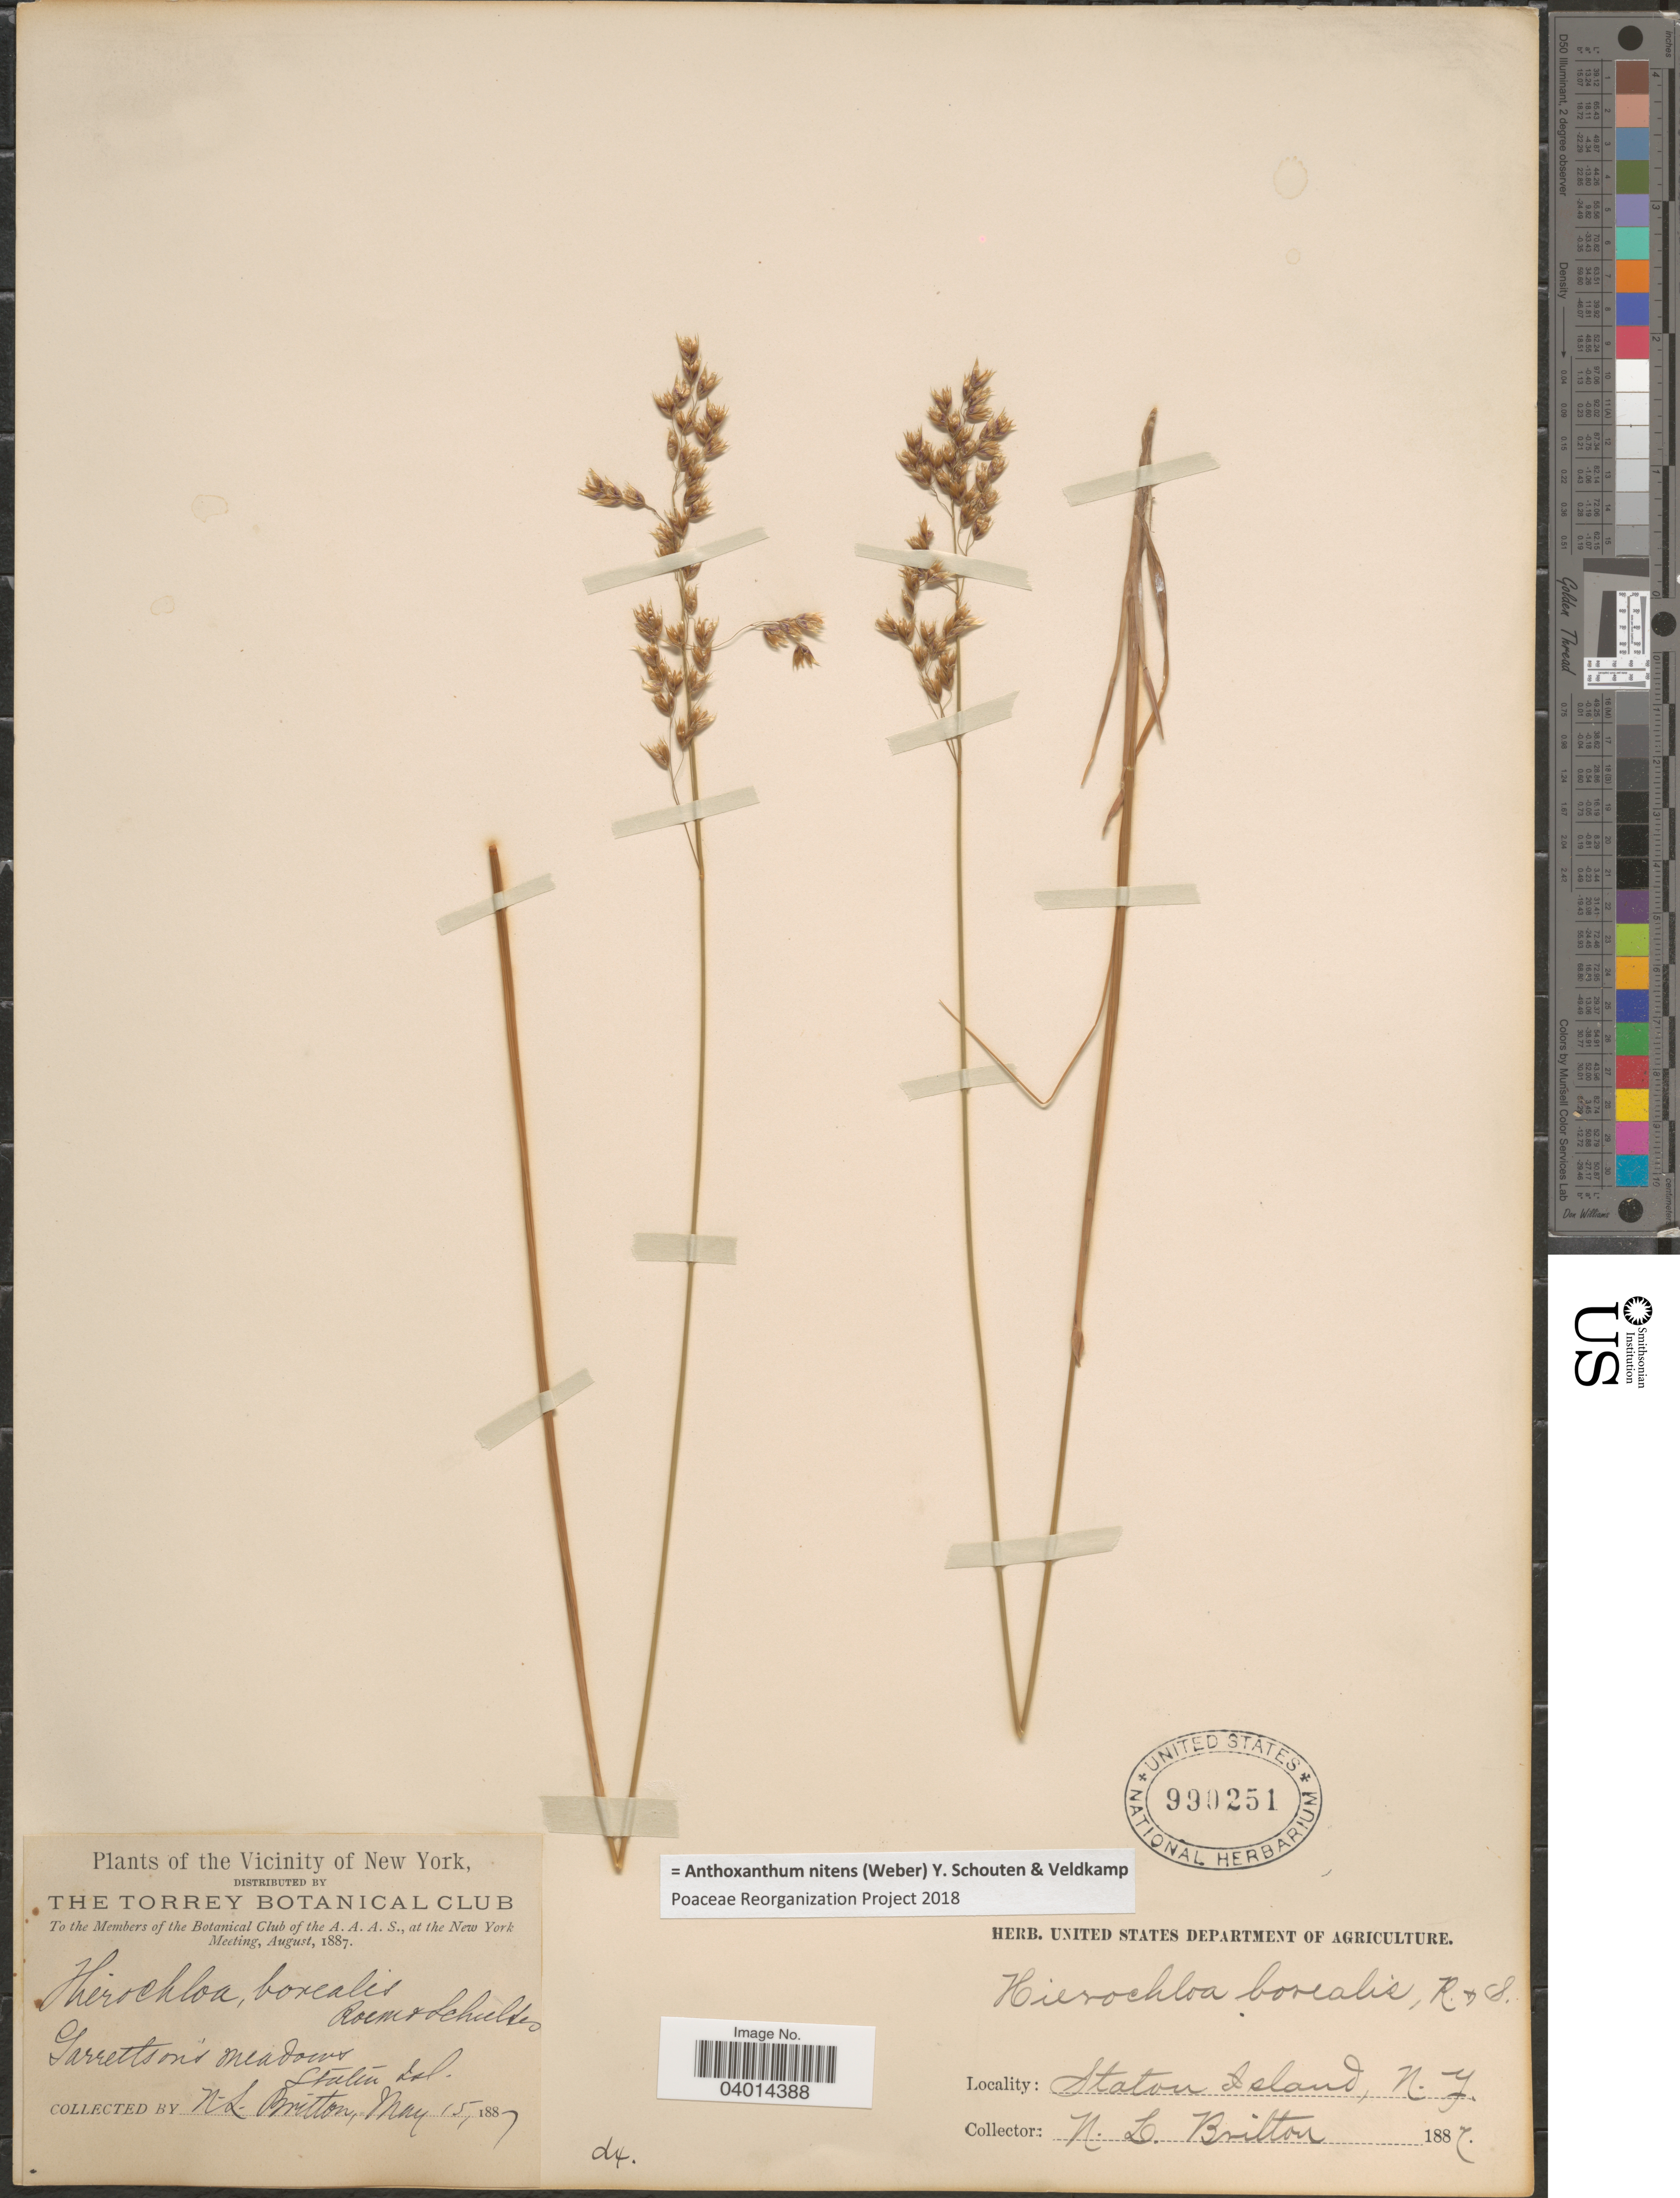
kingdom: Plantae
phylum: Tracheophyta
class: Liliopsida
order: Poales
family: Poaceae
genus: Anthoxanthum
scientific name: Anthoxanthum nitens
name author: (G.H. Weber) R.T.A. Schouten & Veldkamp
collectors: Mrs. N. L. Britton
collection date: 1887-05-15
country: United States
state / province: New York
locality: The Vicinity of New York. Garrettson's Meadows. Staten Island.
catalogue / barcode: US 990251